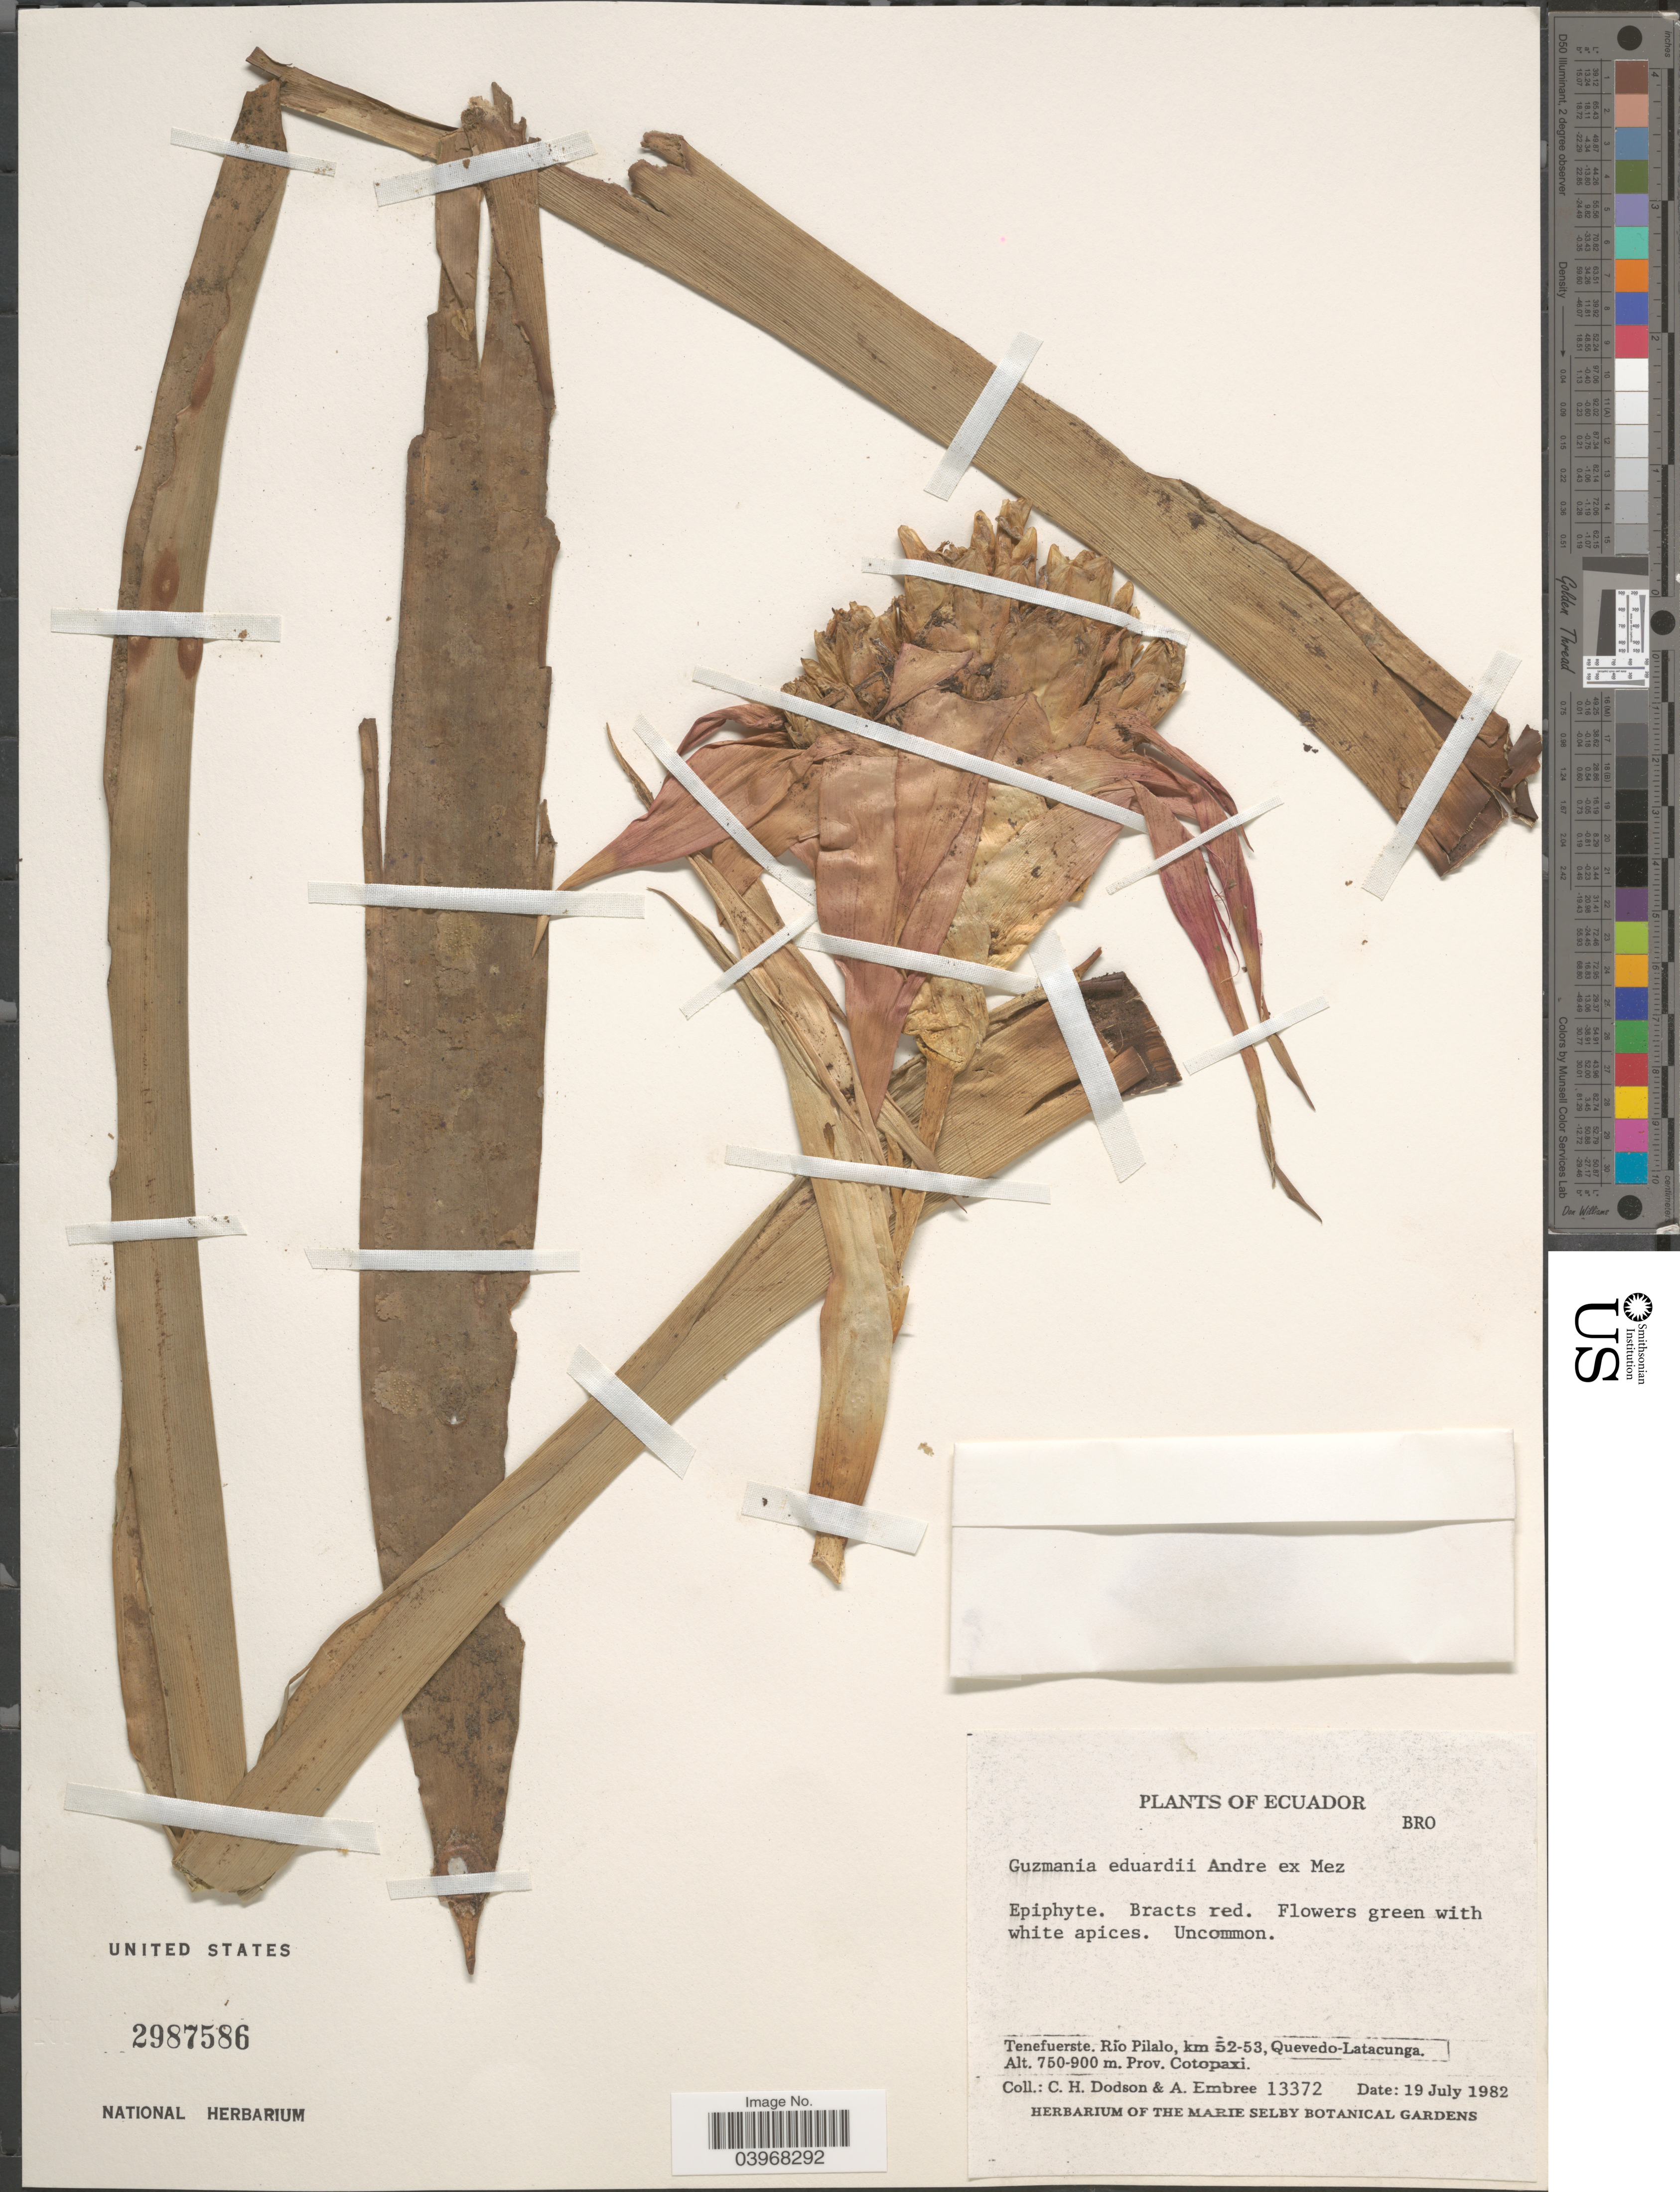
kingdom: Plantae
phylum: Tracheophyta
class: Liliopsida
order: Poales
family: Bromeliaceae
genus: Guzmania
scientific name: Guzmania duardi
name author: André ex Mez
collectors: C. H. Dodson & A. Embree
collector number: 13372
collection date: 1982-07-19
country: Ecuador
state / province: Cotopaxi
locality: Tenefuerste, Río Pilalo, km 52-53, Quevedo-Latacunga.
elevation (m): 750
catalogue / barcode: US 2987586